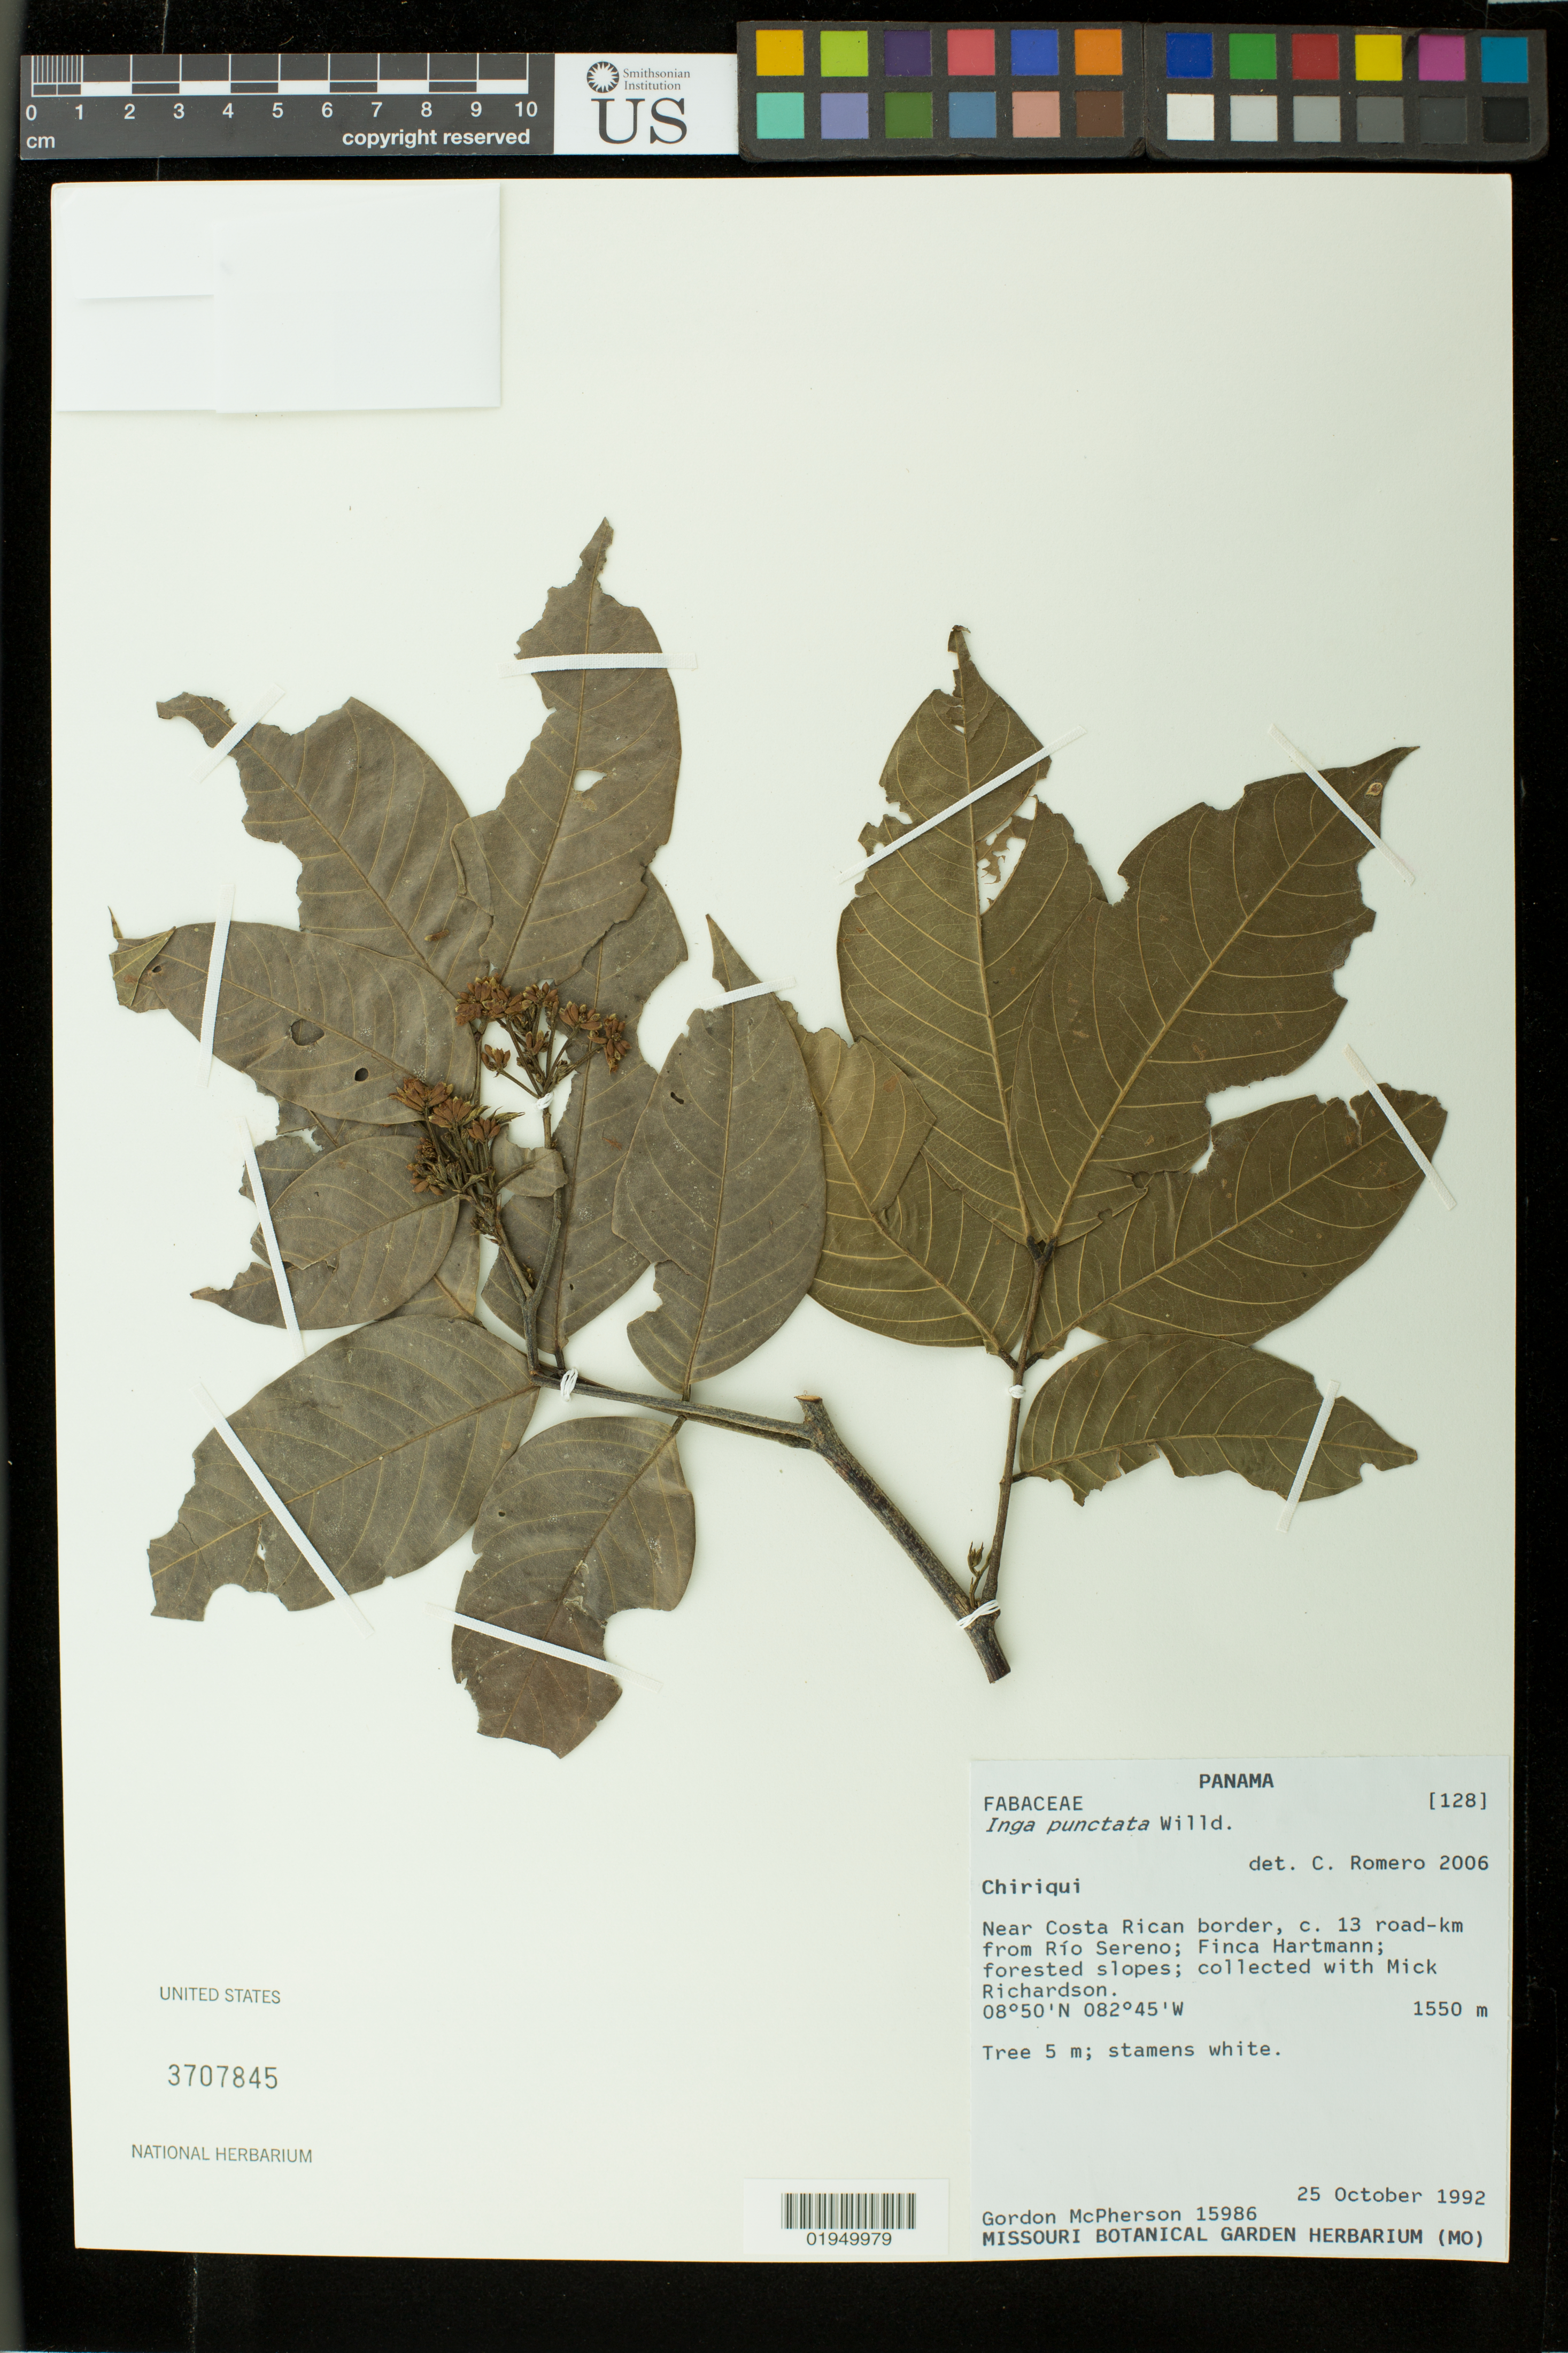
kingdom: Plantae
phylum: Tracheophyta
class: Magnoliopsida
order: Fabales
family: Fabaceae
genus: Inga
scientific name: Inga punctata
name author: Willd.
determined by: Romero de T., C.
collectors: G. D. McPherson & M. Richardson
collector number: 15986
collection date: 1992-10-25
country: Panama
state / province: Chiriqui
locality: Near Costa Rican border, c. 13 road-km from Rio Sereno; Finca Hartmann.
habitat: Forested slopes.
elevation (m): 1550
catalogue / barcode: US 3707845